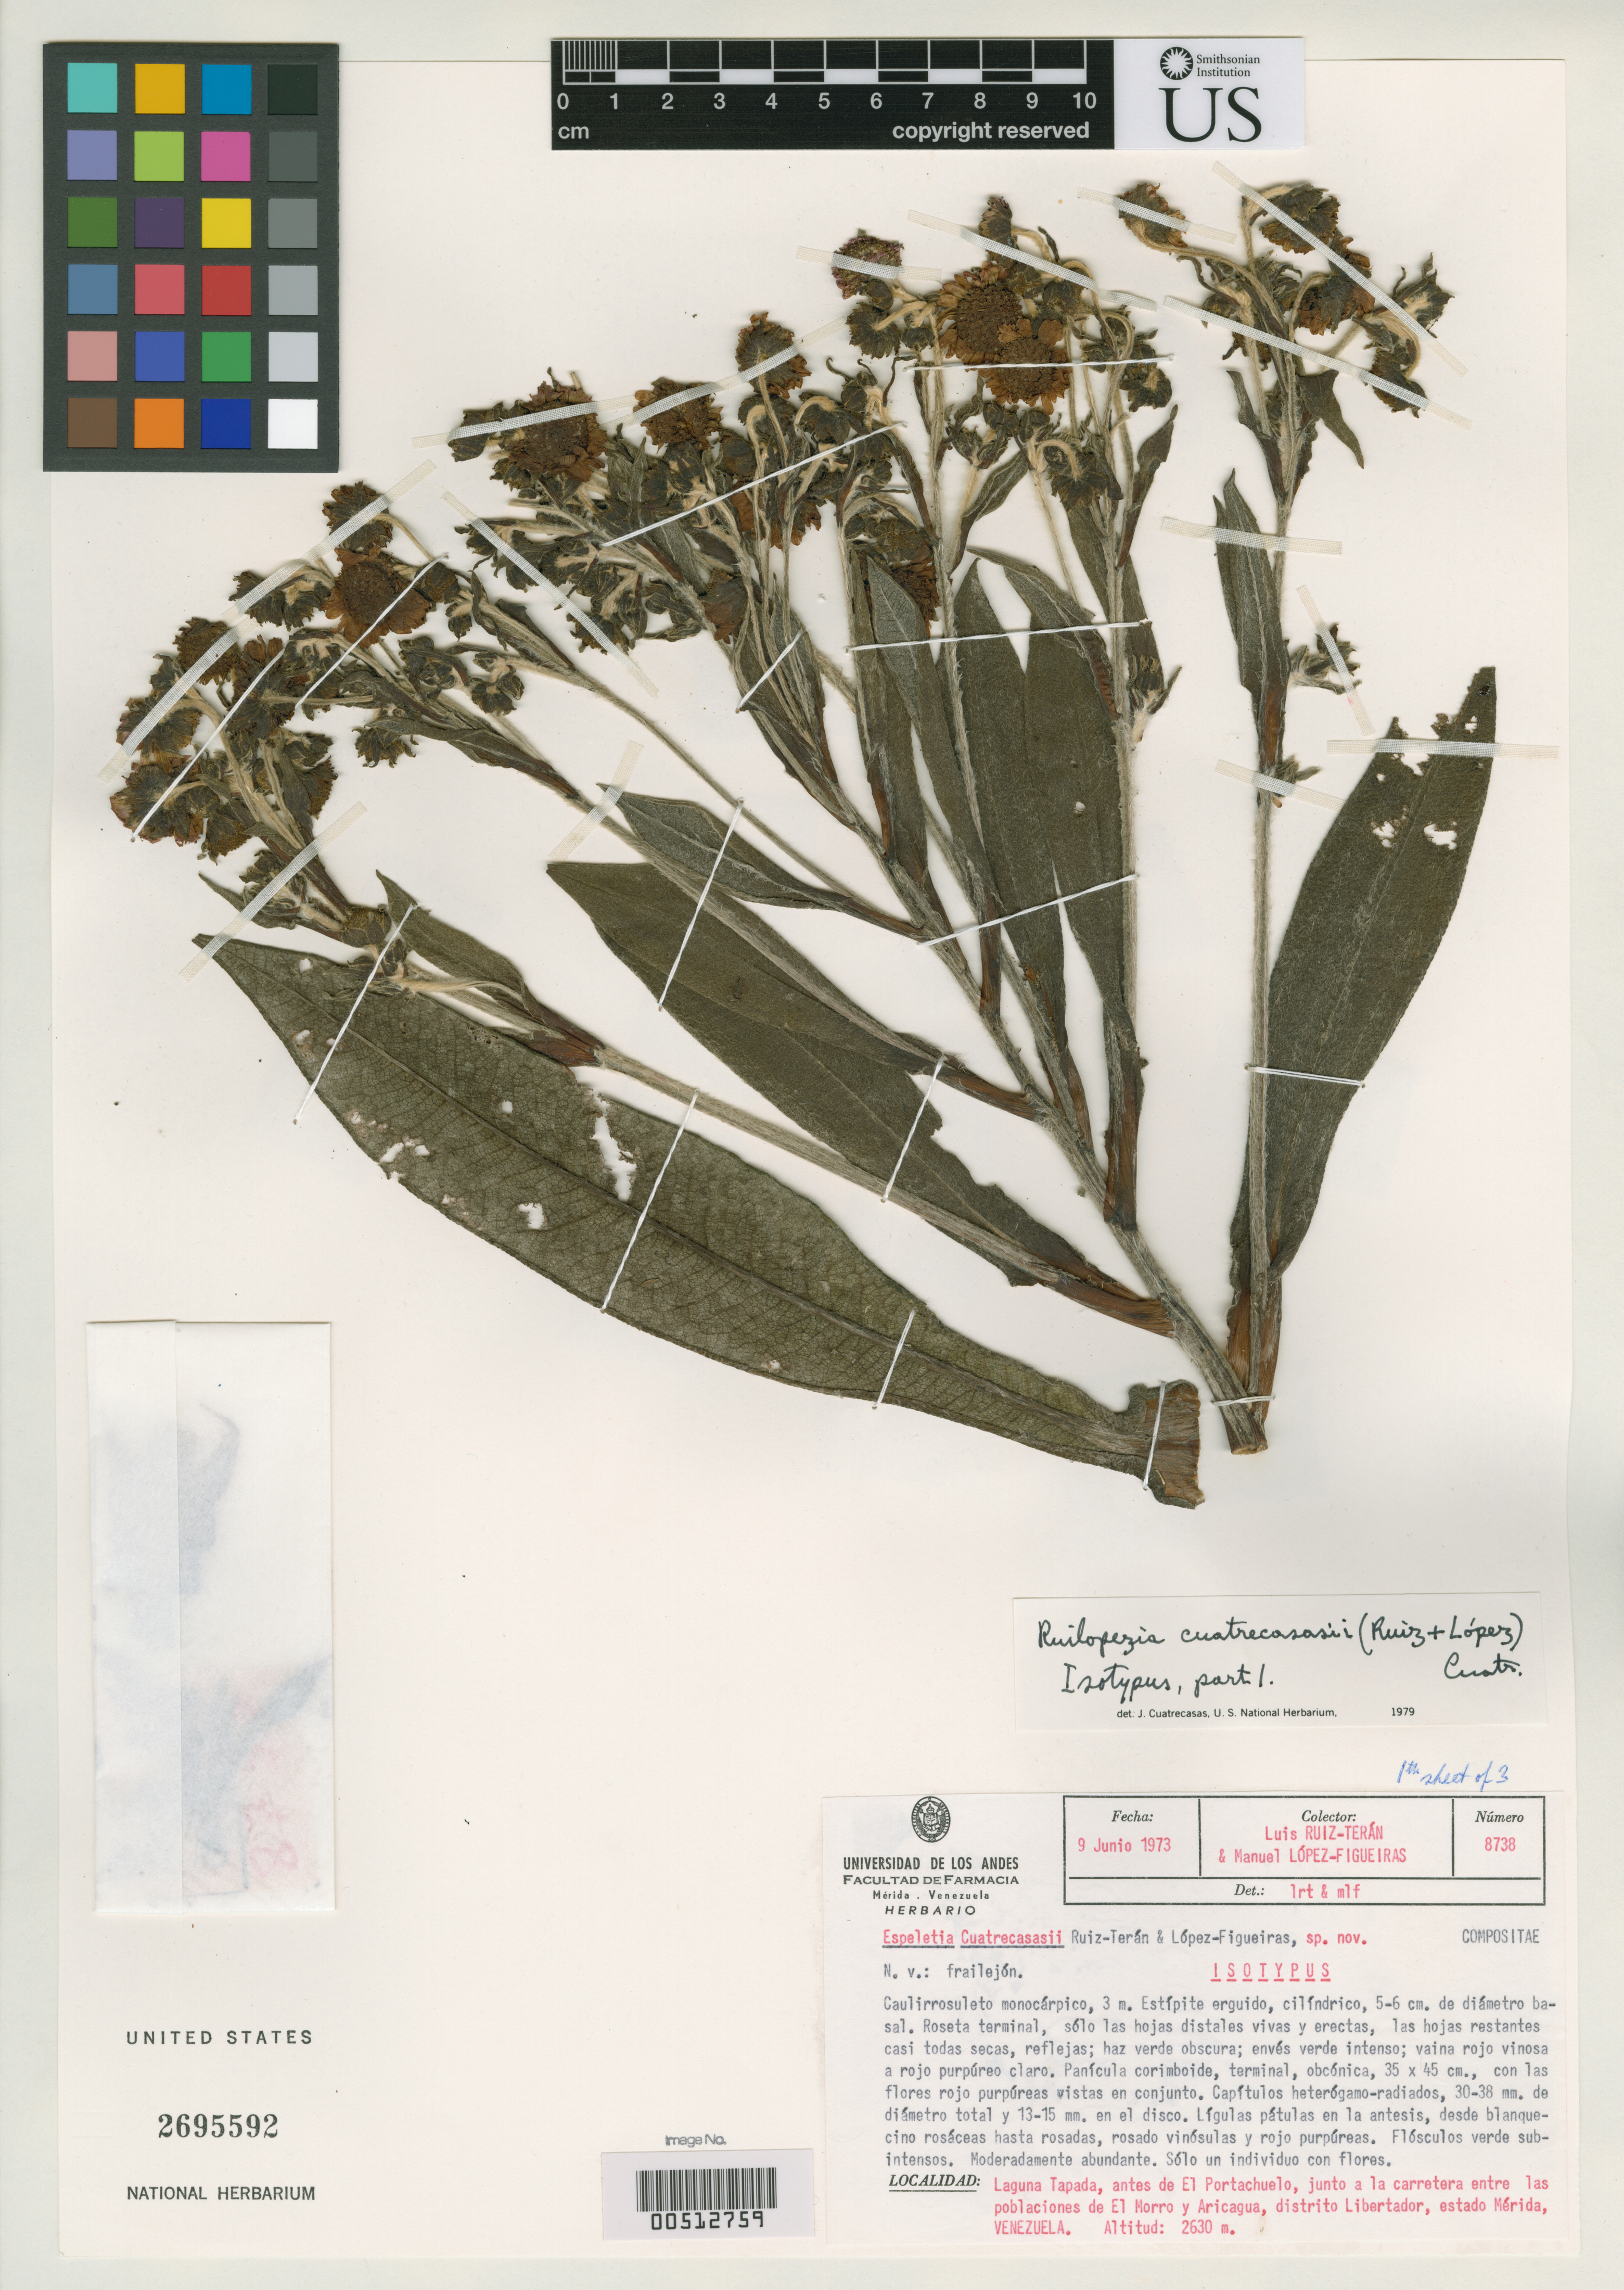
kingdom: Plantae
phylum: Tracheophyta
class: Magnoliopsida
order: Asterales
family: Asteraceae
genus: Espeletia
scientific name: Espeletia cuatrecasasii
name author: Ruíz-Terán & López Fig.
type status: Isotype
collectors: L. E. Ruíz-Terán & M. López Figueiras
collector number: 8738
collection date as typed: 09 Jun 1973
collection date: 1973-06-09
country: Venezuela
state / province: Mérida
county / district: Libertador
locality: Laguna Tapada, been El Morro and Aricagua.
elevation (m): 2630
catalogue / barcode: US 2695592